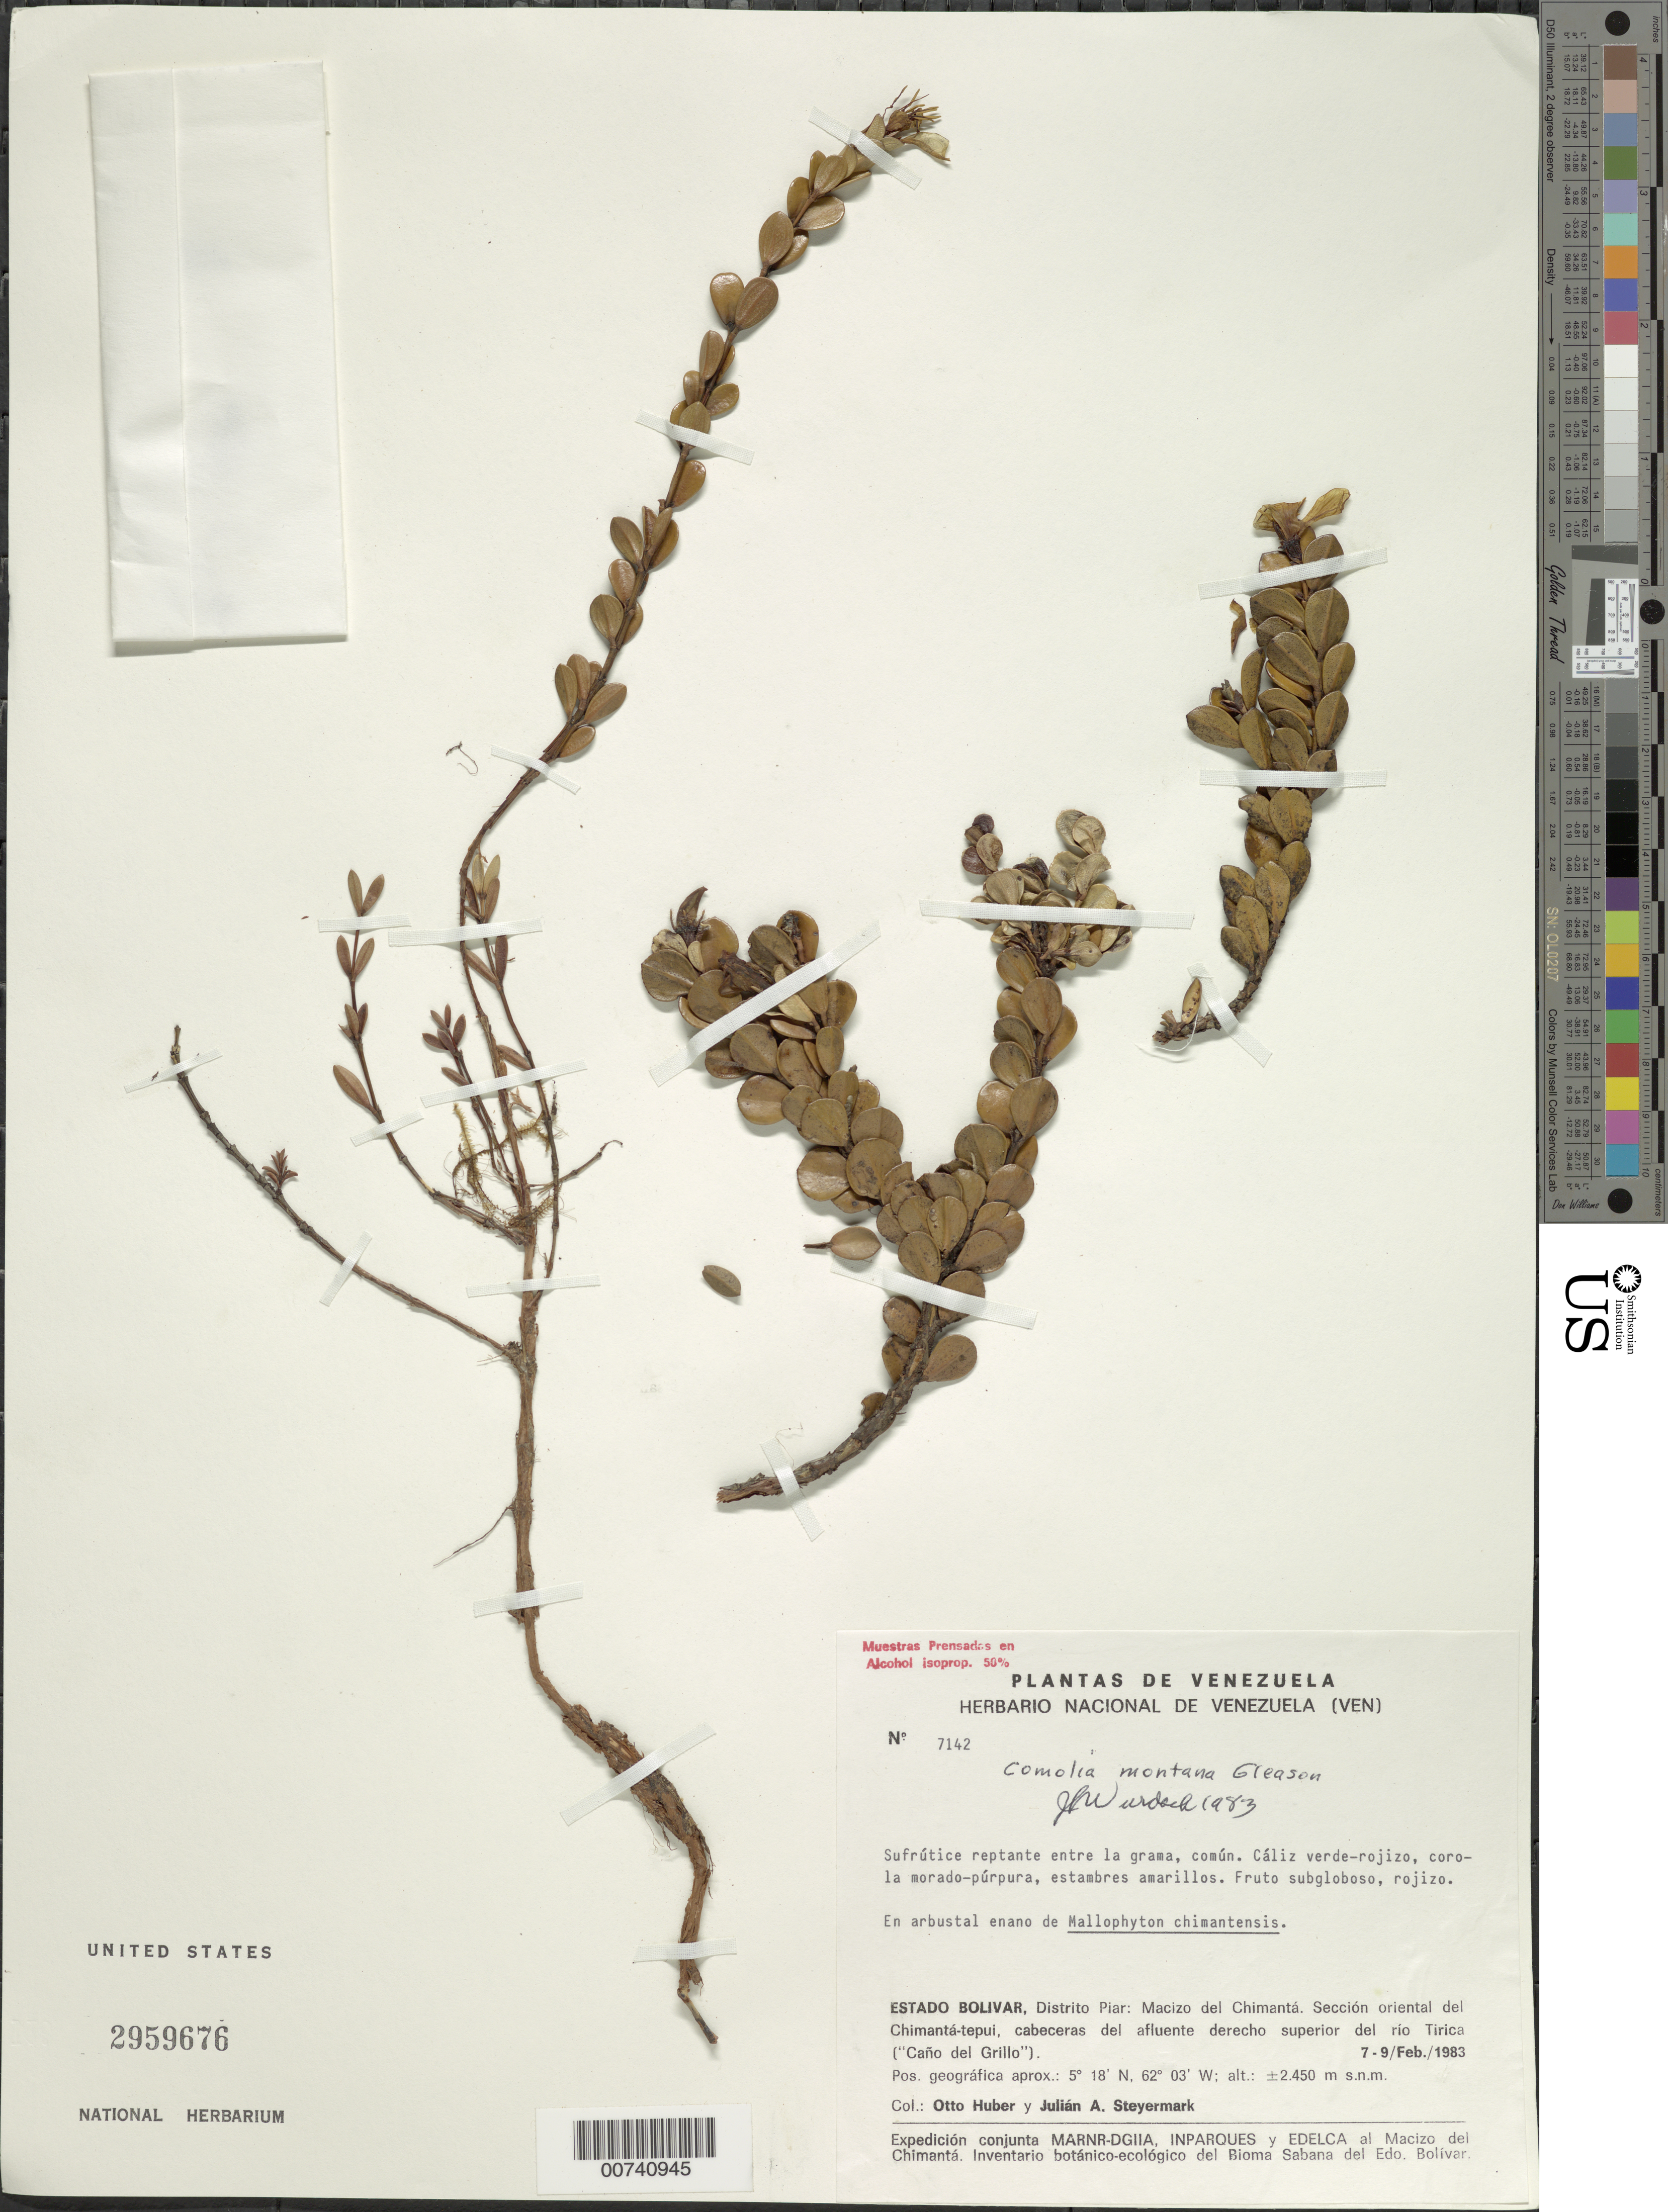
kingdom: Plantae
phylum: Tracheophyta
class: Magnoliopsida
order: Myrtales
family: Melastomataceae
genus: Comoliopsis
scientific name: Comoliopsis montana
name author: (Gleason) M.J. Rocha & P.J.F. Guim.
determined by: Nunes da Silva, Diego, (RB), Jardim Botanico do Rio de Janeiro - Herbario (BRAZIL)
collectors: O. Huber & J. Steyermark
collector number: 7142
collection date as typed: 7-Feb-83 to 9-Feb-83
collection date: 1983-02-07/1983-02-09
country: Venezuela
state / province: Bolívar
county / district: Piar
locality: Macizo del Chimantá, sección oriental del Chimantá-tepuí; cabeceras del afluente derecho superíor del río Tirica ("Caño del Grillo").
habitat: Arbustal enano de Mallophyton chimantensis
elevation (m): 2450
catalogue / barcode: US 2959676